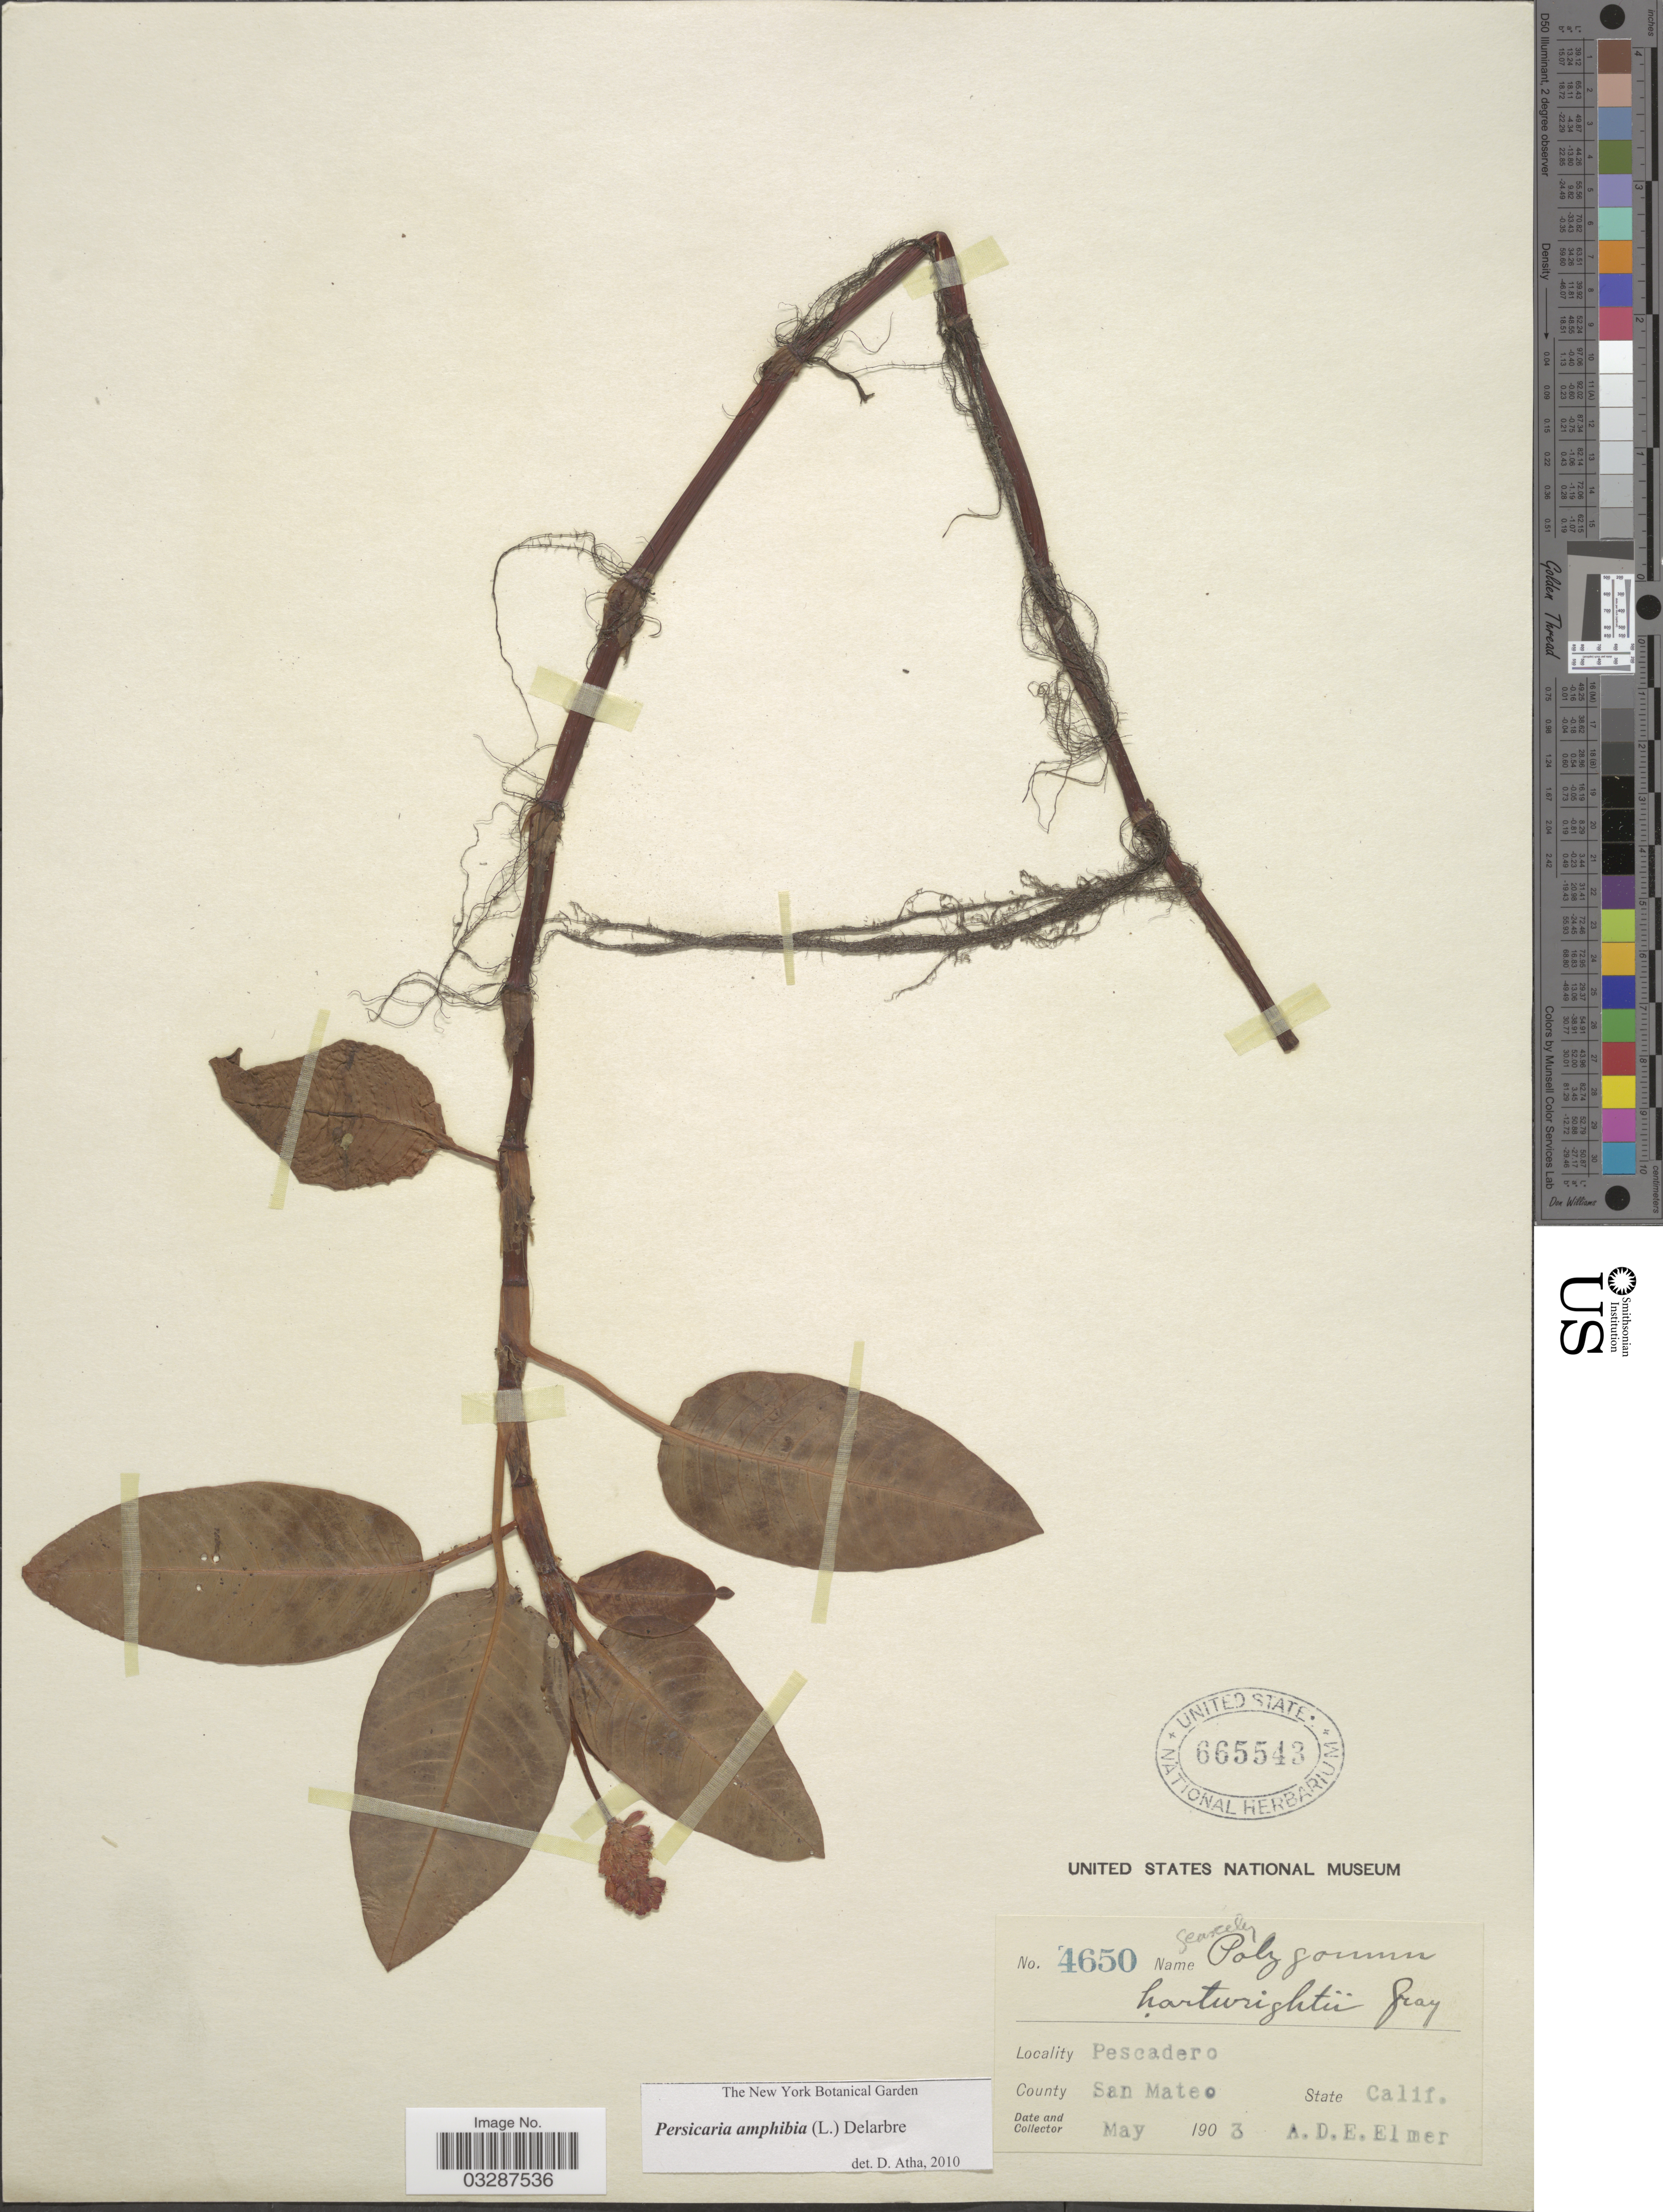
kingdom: Plantae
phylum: Tracheophyta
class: Magnoliopsida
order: Caryophyllales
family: Polygonaceae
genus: Persicaria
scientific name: Persicaria amphibia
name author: (L.) Delarbre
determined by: Atha, D. E.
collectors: A. D. E. Elmer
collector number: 4650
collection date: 1903-05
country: United States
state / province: California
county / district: San Mateo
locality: Pescadero. County San Mateo.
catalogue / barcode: US 665543